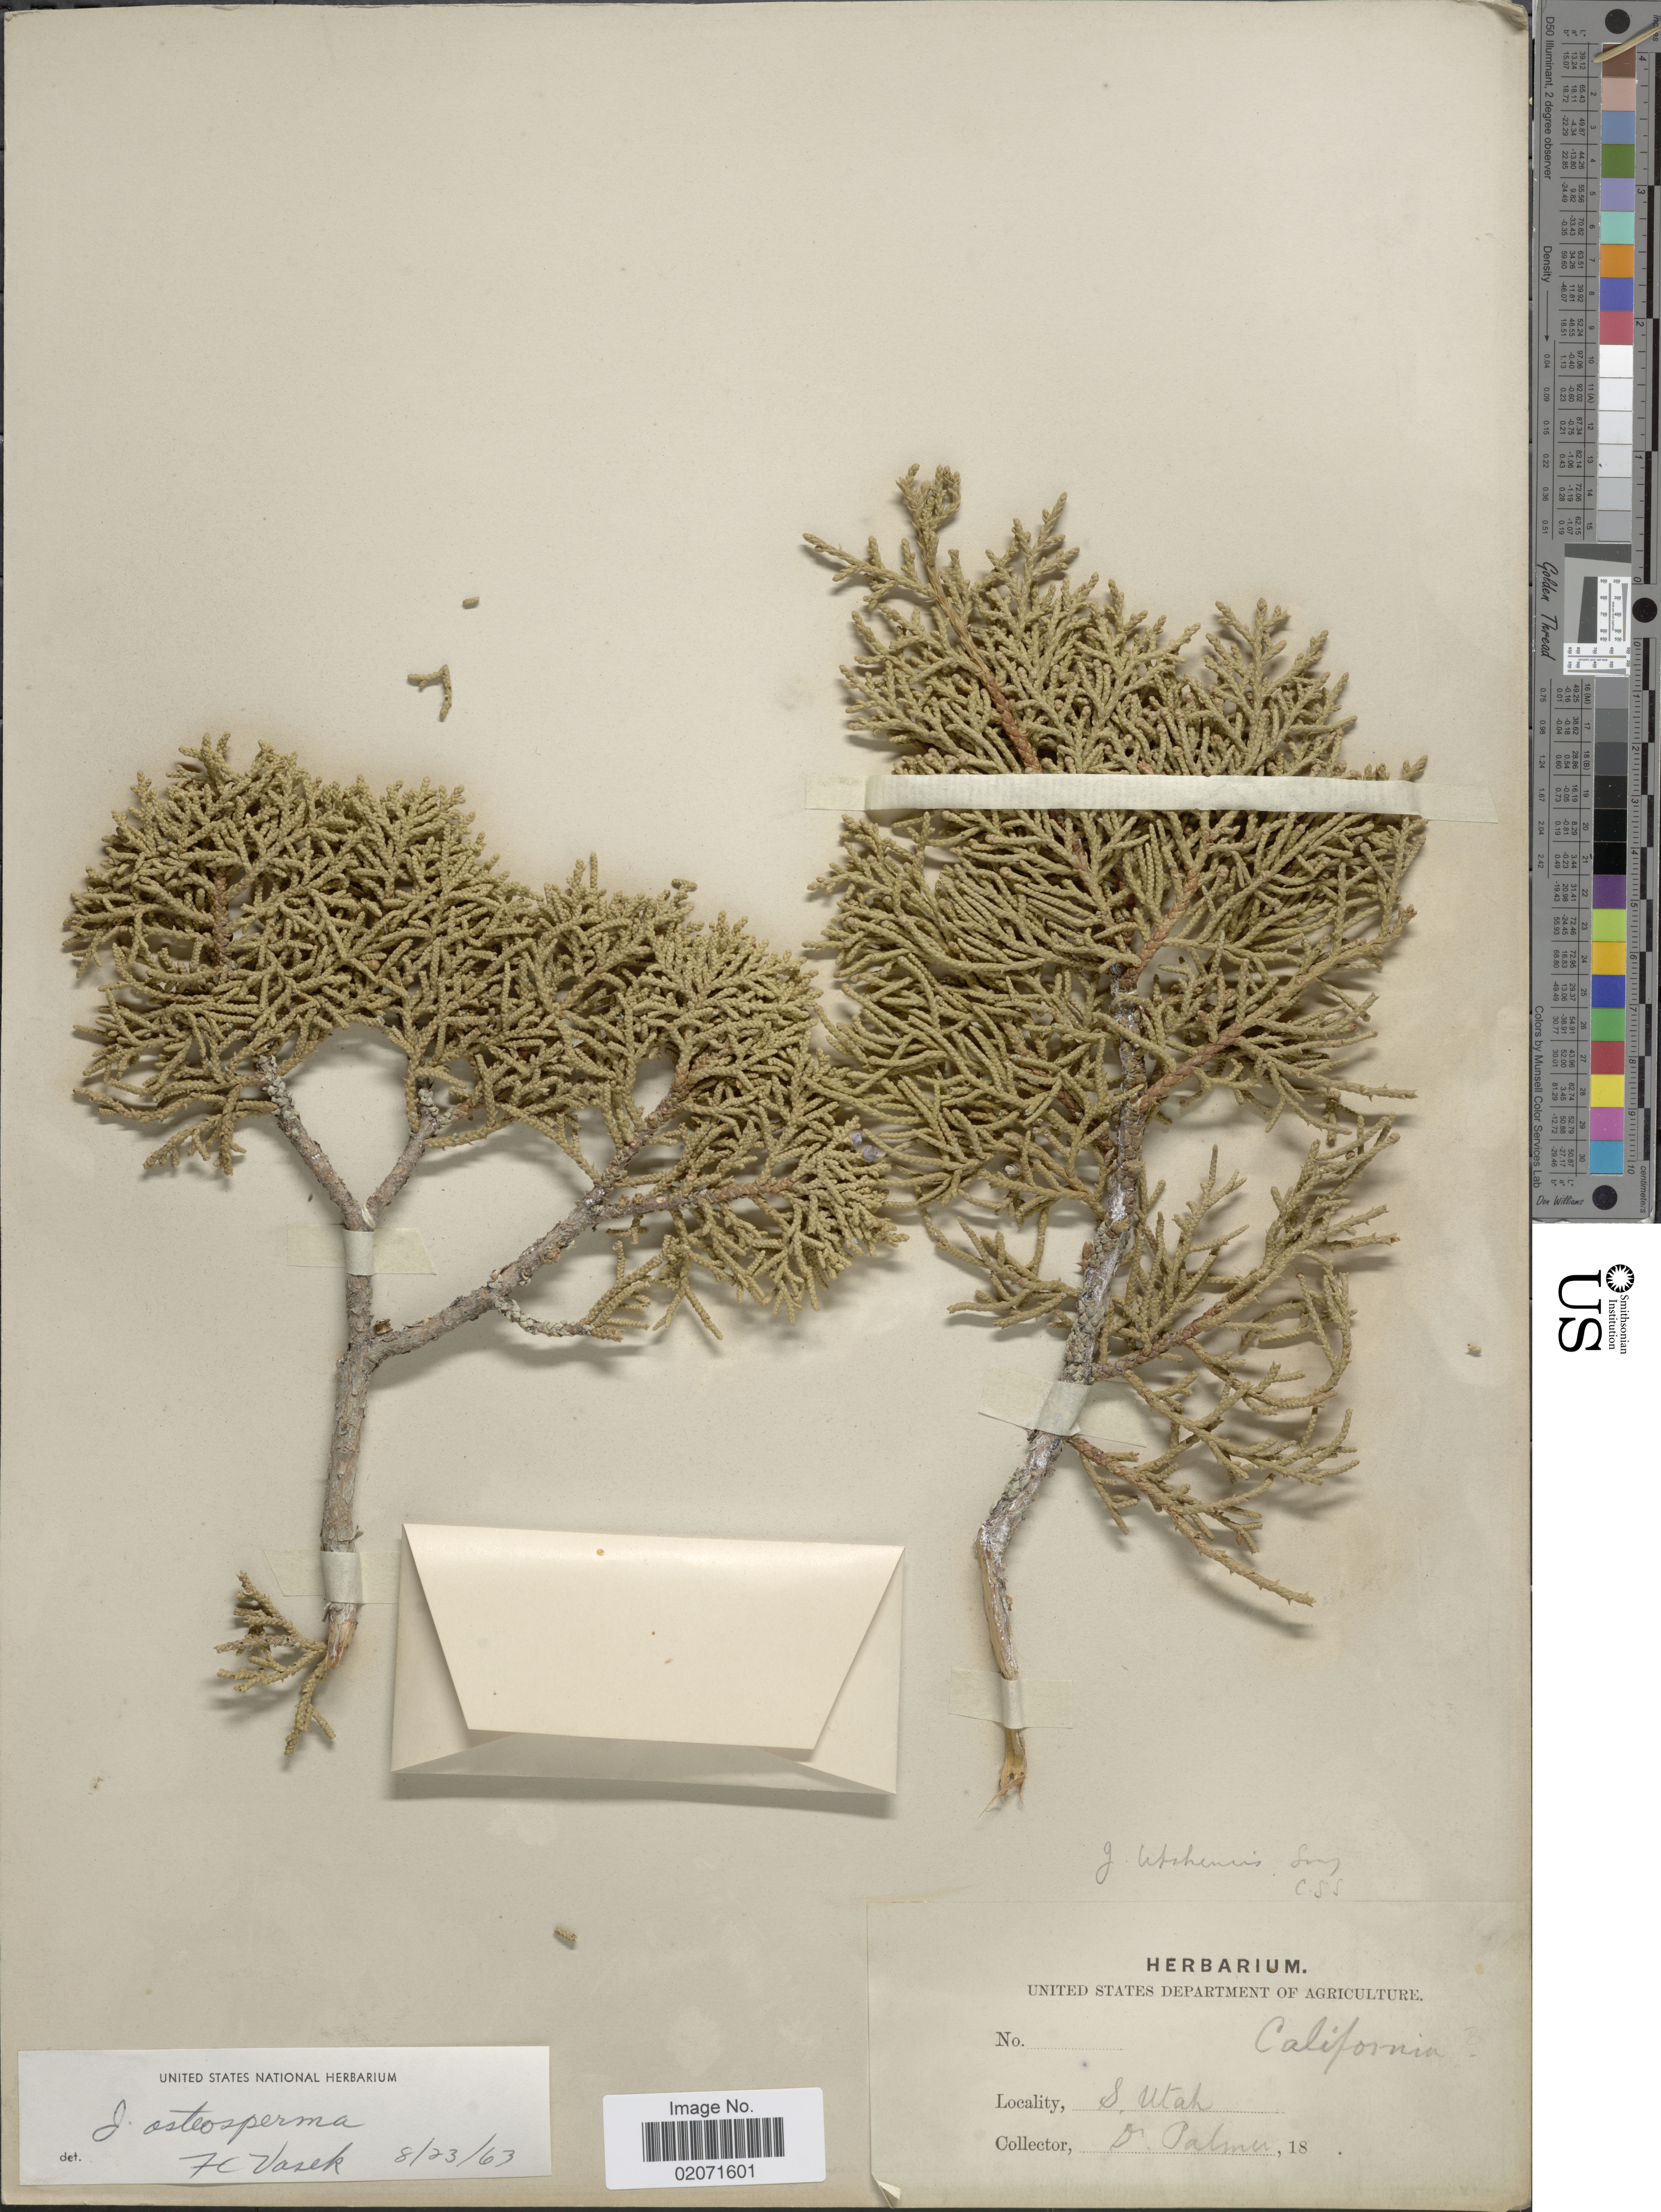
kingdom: Plantae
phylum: Tracheophyta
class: Pinopsida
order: Pinales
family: Cupressaceae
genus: Juniperus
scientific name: Juniperus osteosperma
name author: (Torr.) Little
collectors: E. Palmer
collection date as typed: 18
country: United States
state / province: Utah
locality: S. Utah